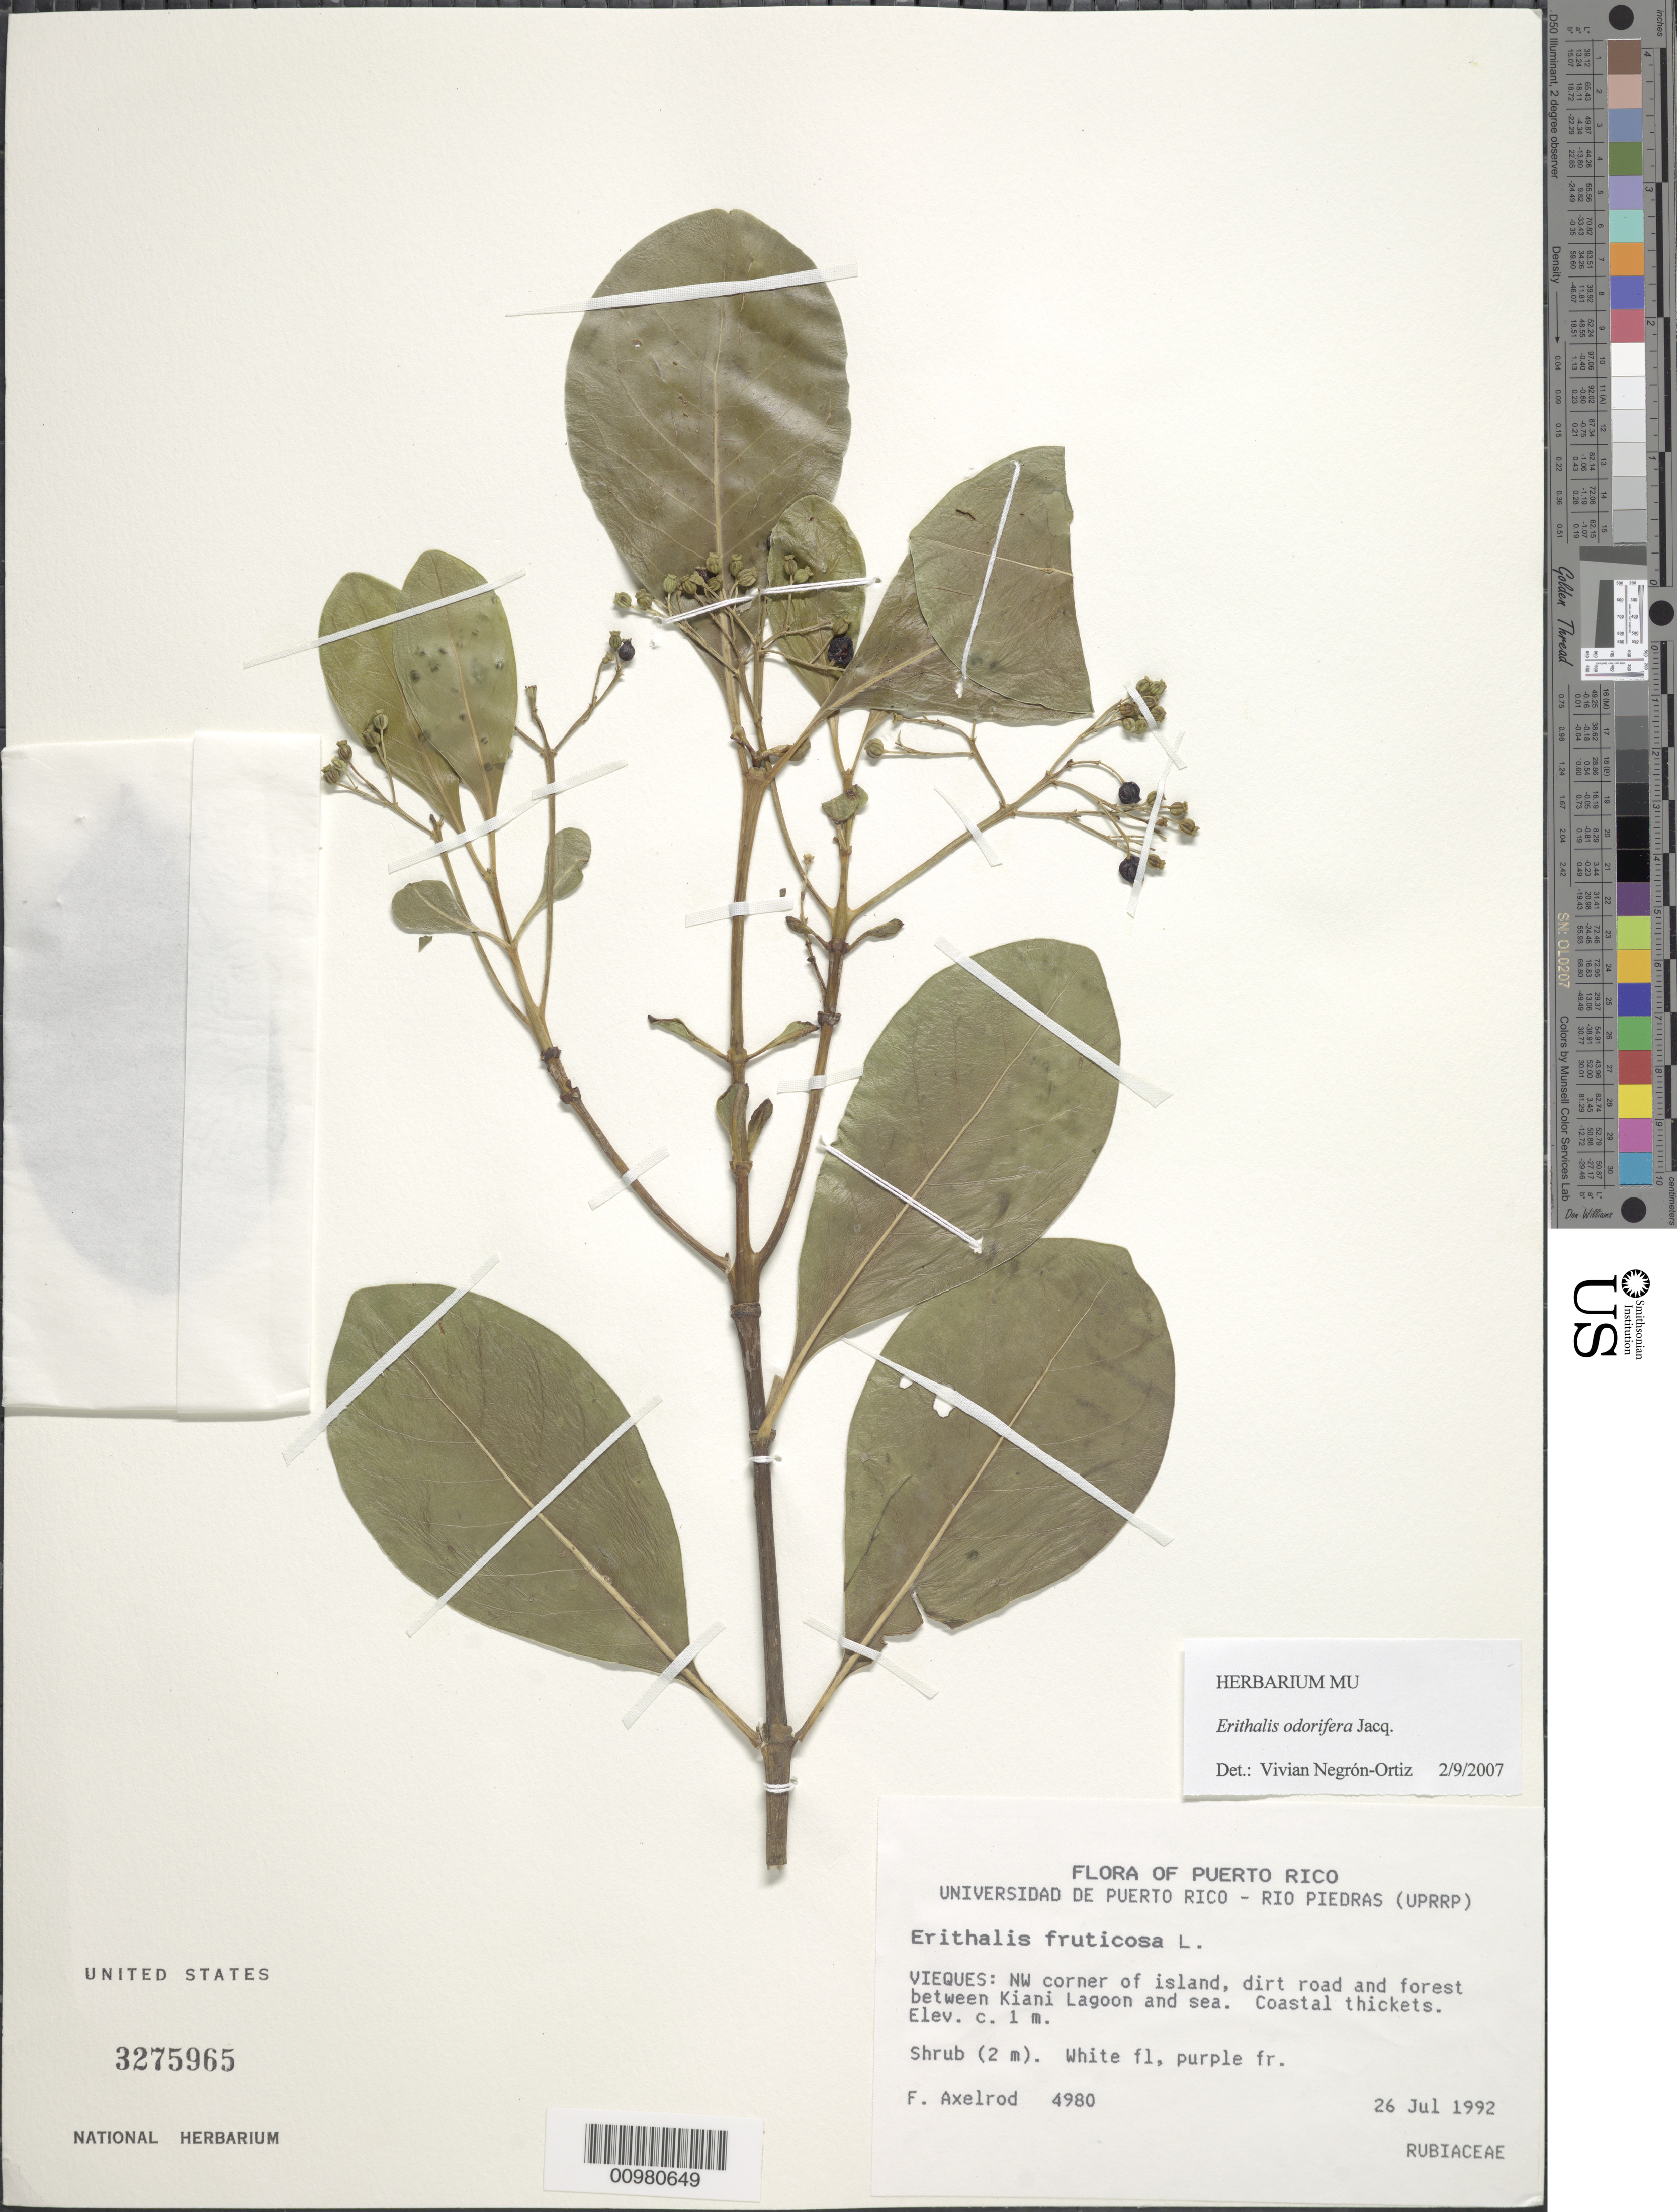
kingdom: Plantae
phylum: Tracheophyta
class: Magnoliopsida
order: Gentianales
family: Rubiaceae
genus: Erithalis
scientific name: Erithalis odorifera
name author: Jacq.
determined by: Negrón-Ortiz, V.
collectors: F. S. Axelrod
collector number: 4980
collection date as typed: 26 Jul 1992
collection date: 1992-07-26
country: Puerto Rico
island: Vieques I.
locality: NW corner of island, dirt road and forest between Kinai Lagoon and sea.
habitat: Coastal thickets.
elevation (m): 1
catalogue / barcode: US 3275965